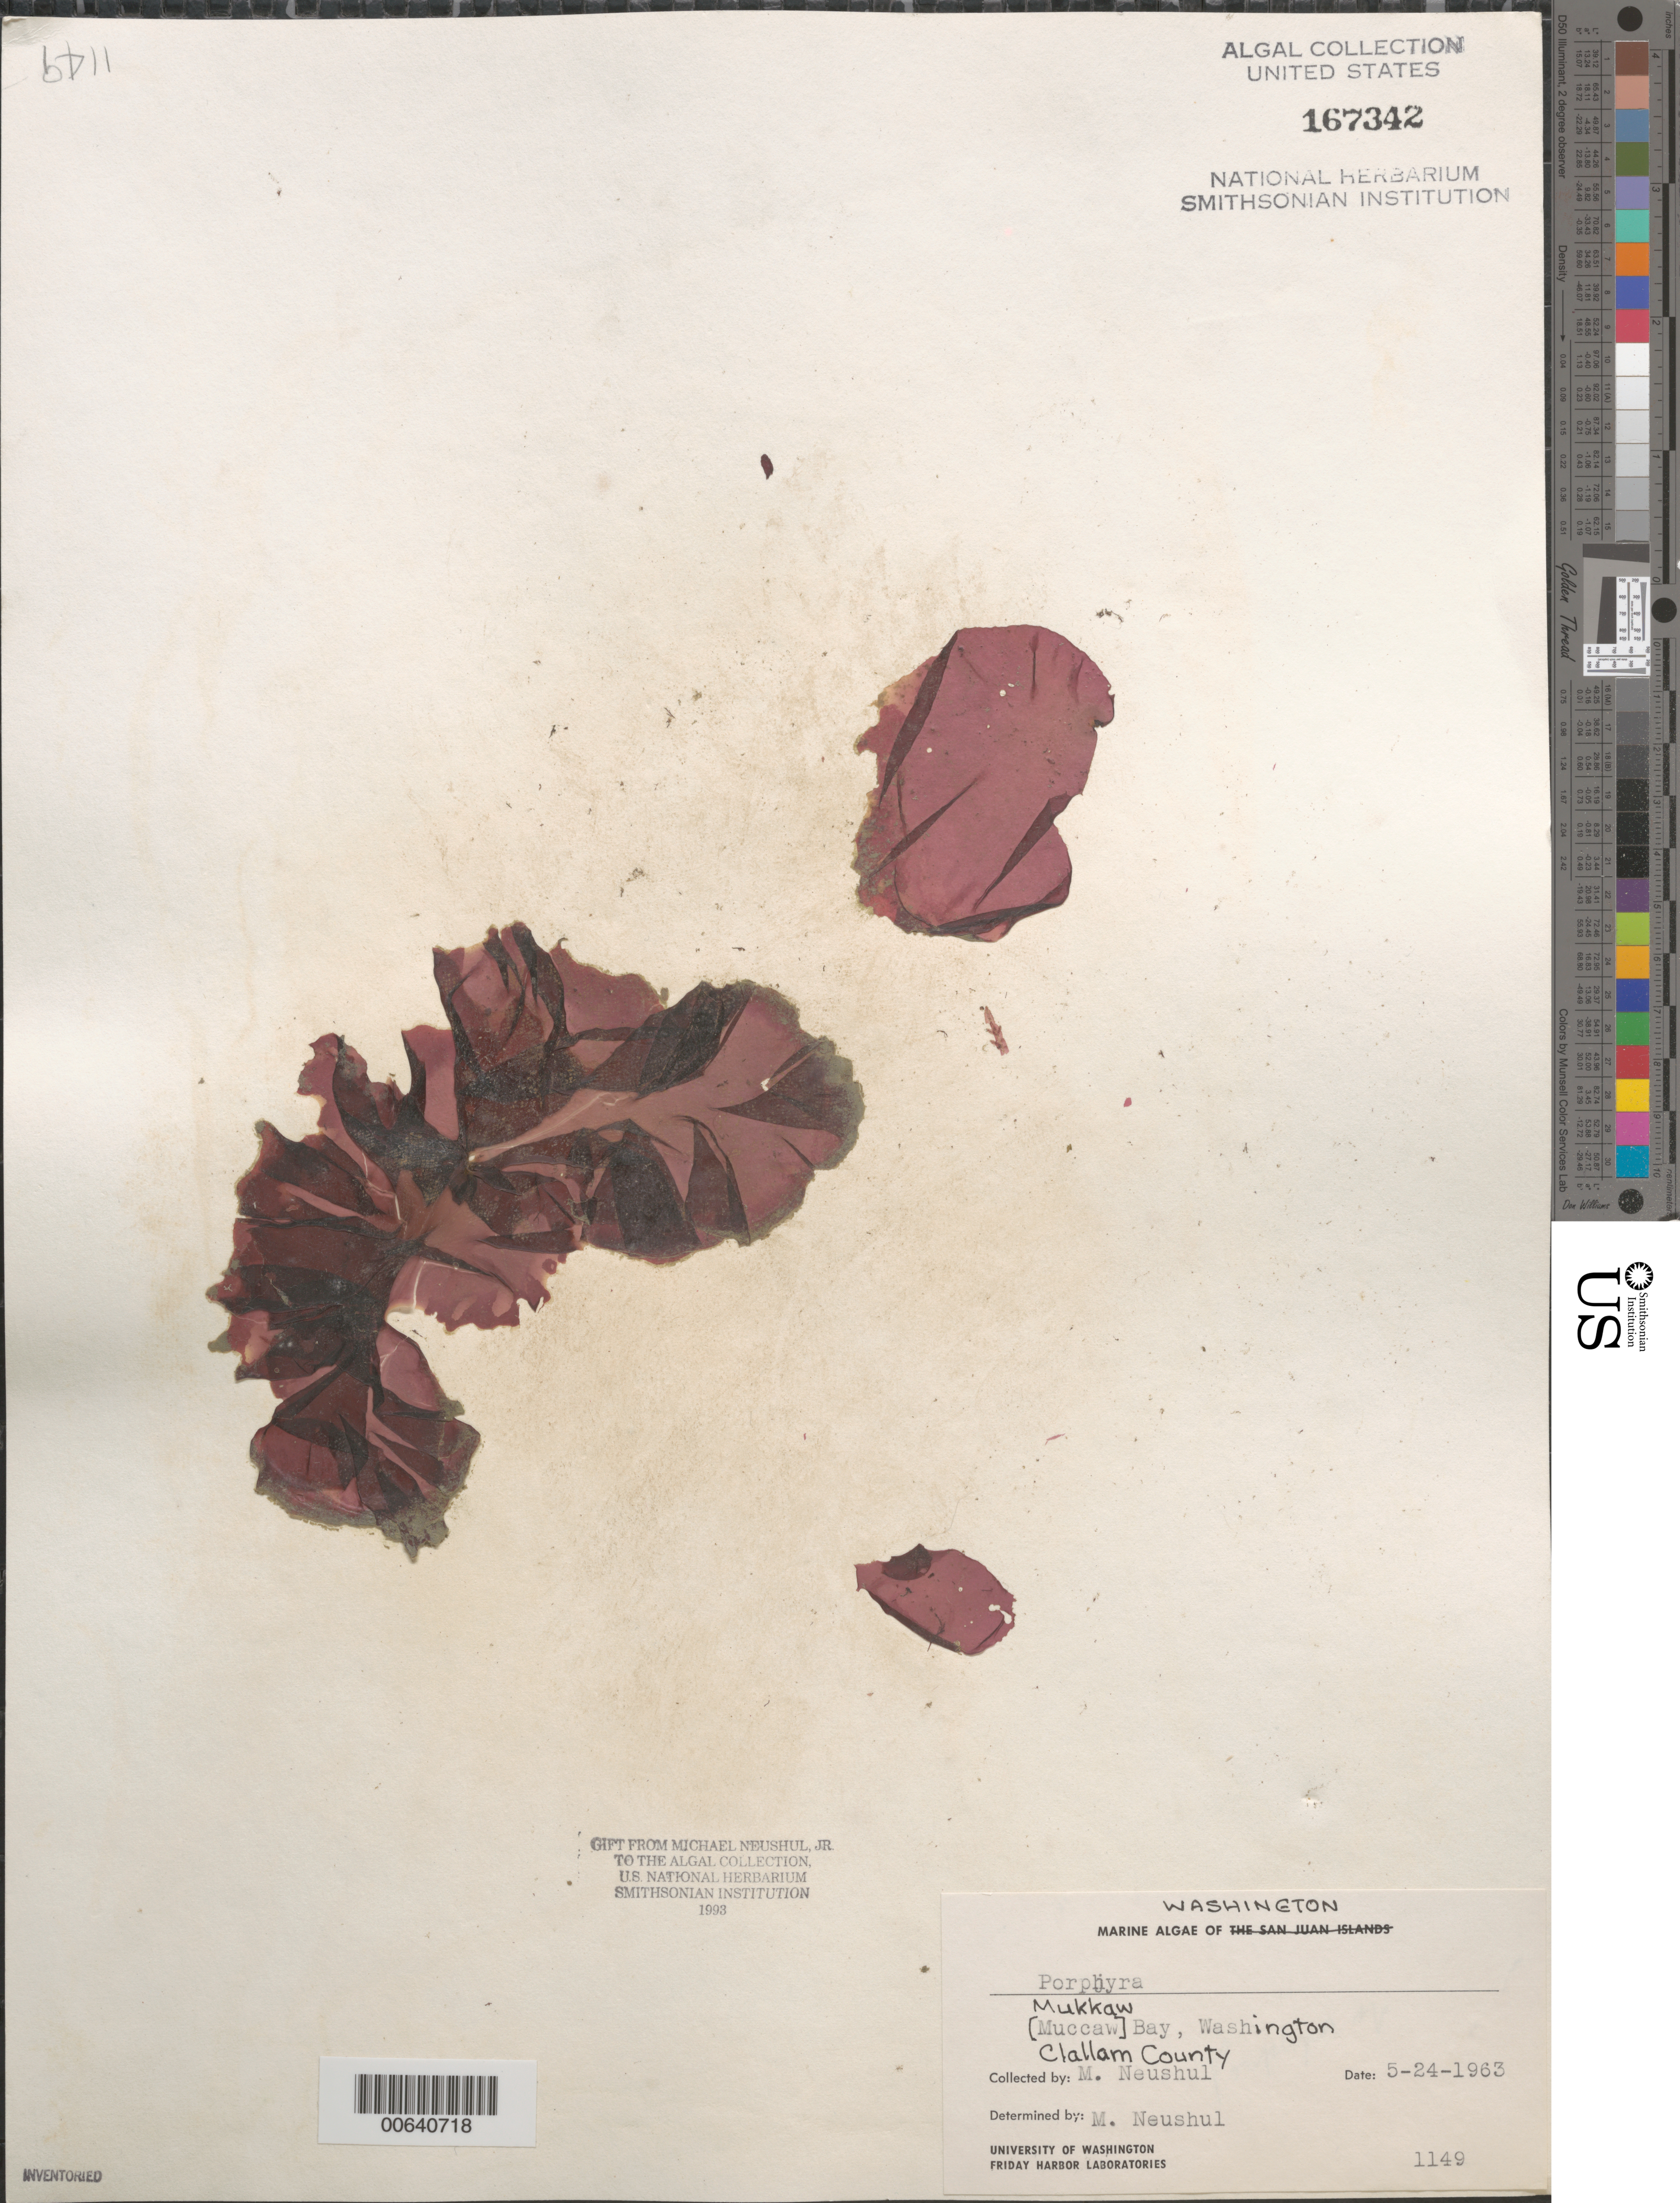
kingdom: Plantae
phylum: Rhodophyta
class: Bangiophyceae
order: Bangiales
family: Bangiaceae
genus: Porphyra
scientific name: Porphyra sp.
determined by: Neushul, M.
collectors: M. Neushul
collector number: Neushul 1149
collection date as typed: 24 May 1963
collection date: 1963-05-24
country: United States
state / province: Washington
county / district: Clallam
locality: Mukkaw Bay (Muccaw Bay)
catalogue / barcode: US 167342